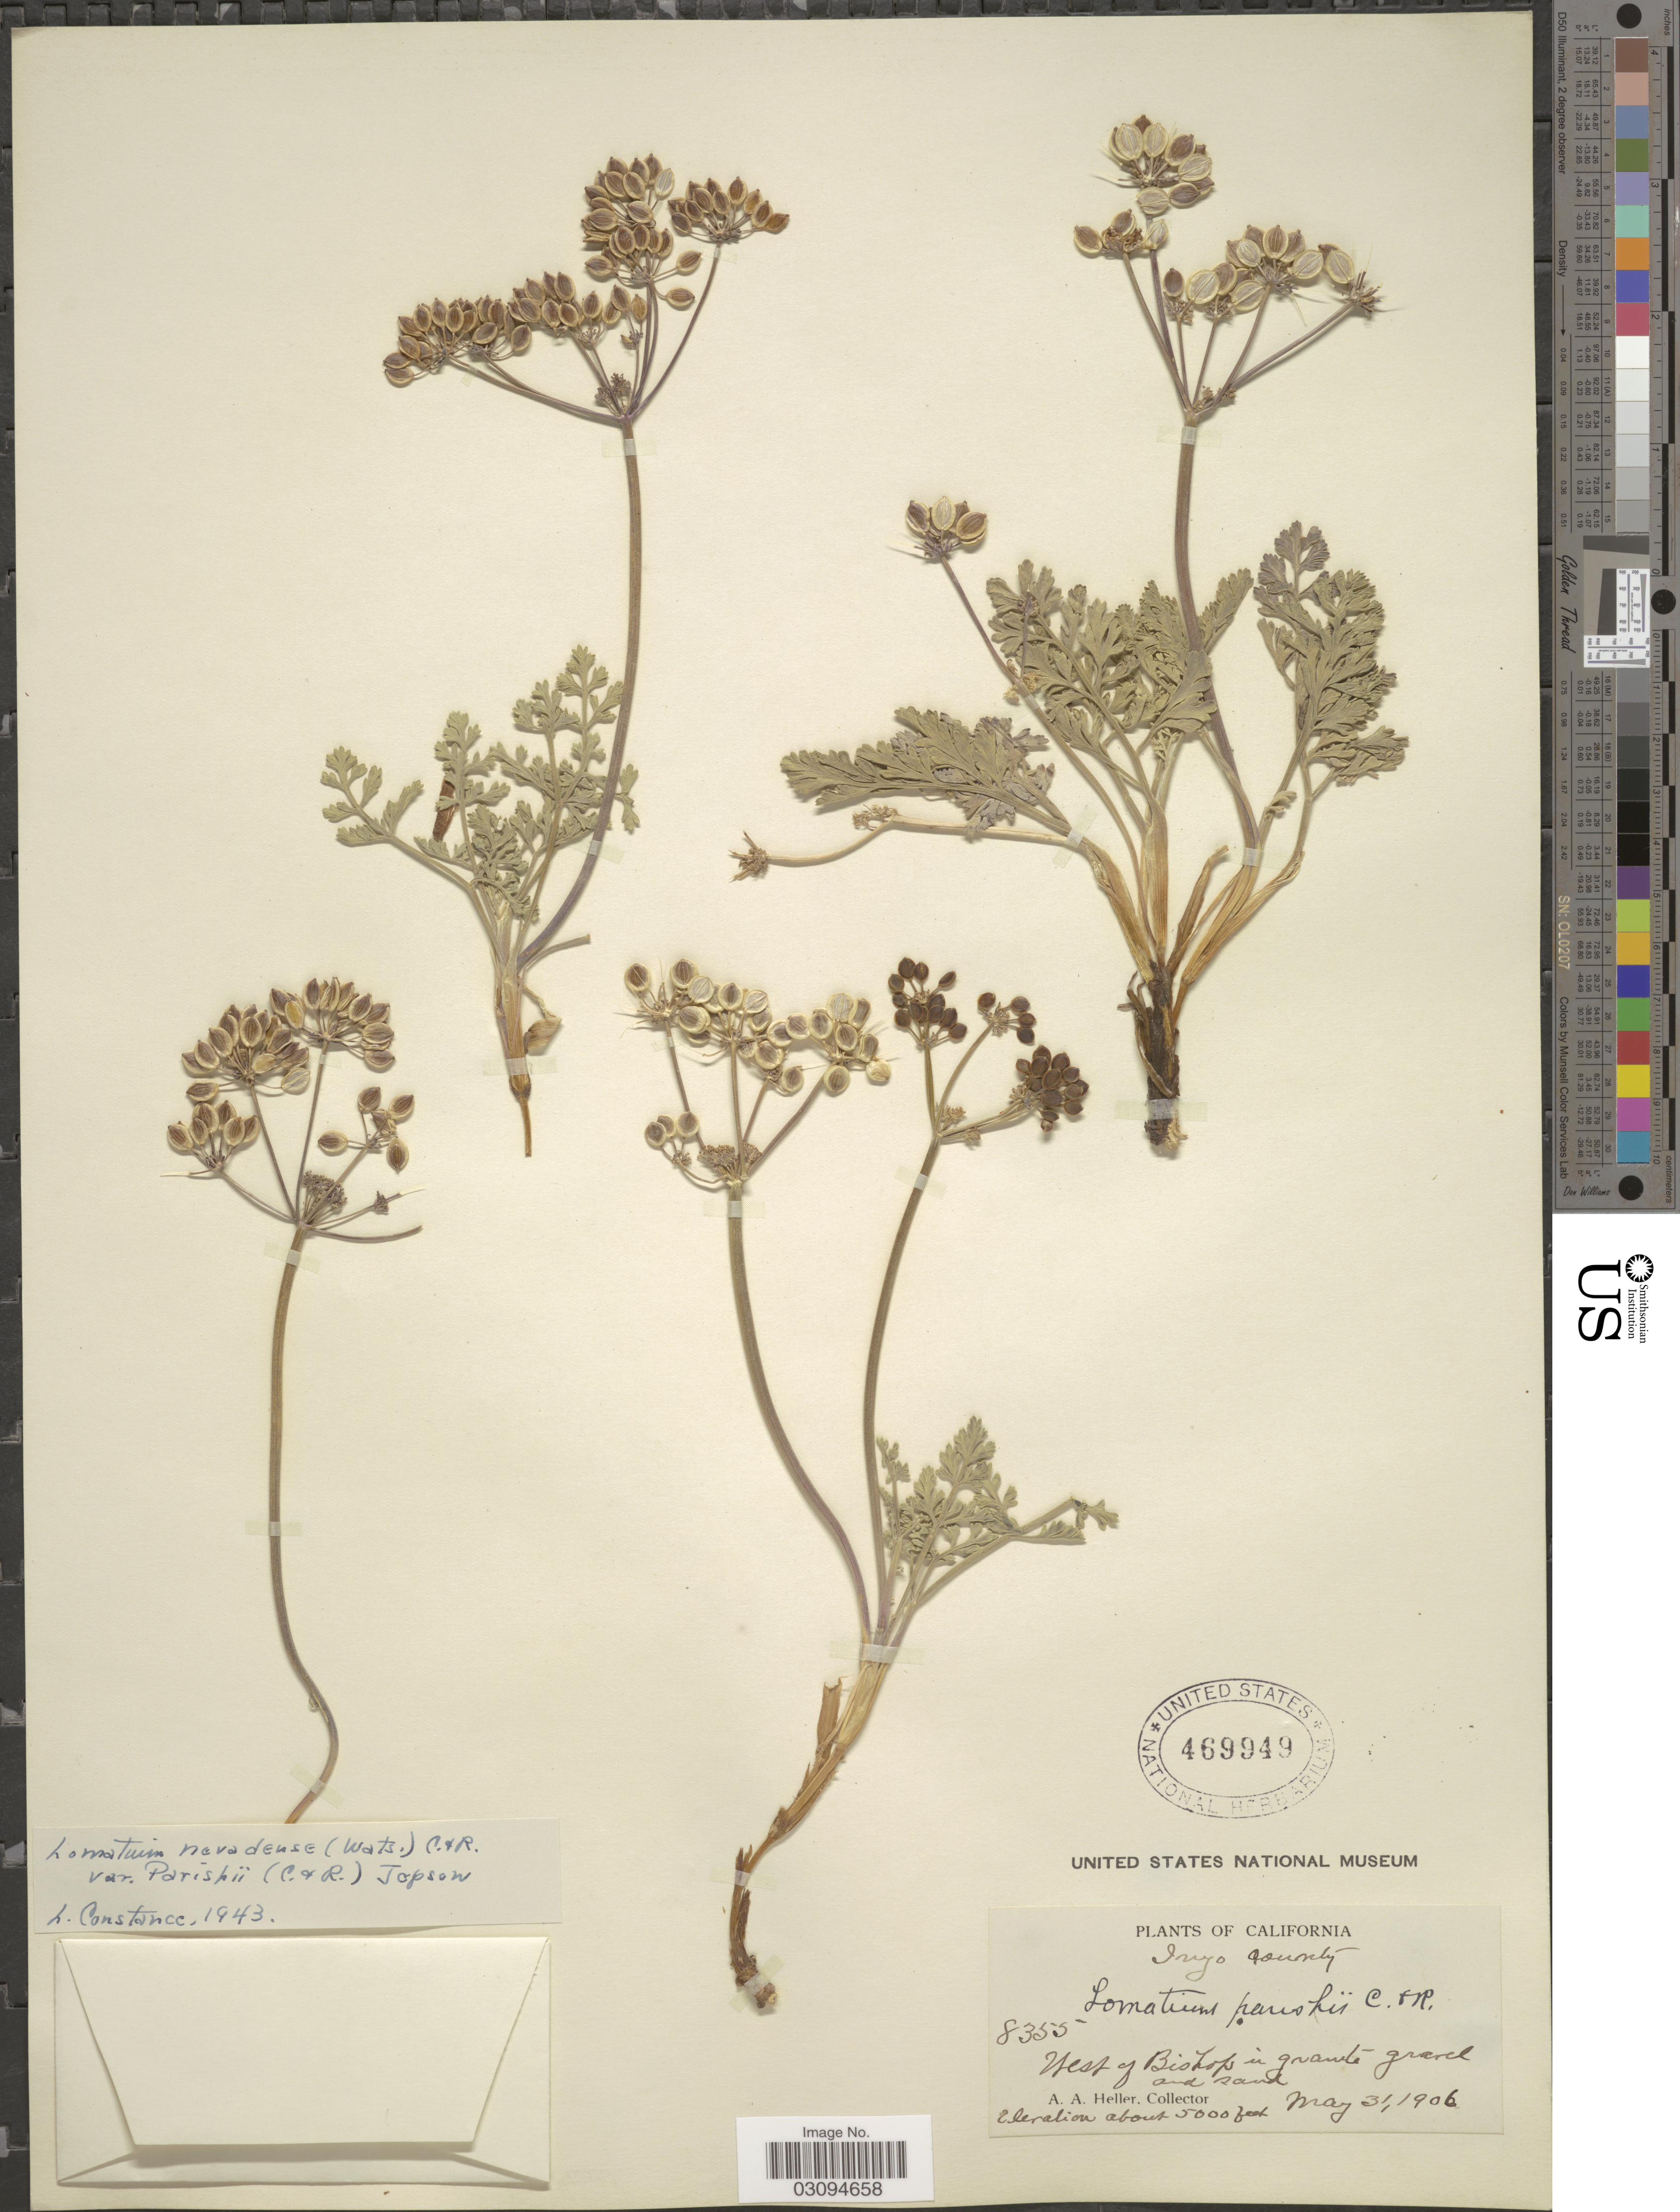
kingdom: Plantae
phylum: Tracheophyta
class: Magnoliopsida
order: Apiales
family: Apiaceae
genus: Lomatium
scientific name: Lomatium nevadense var. parishii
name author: (J.M. Coult. & Rose) Jeps.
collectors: A. A. Heller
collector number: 8355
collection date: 1906-05-31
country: United States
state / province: California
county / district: Inyo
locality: Inyo County. West of Bishop.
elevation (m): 1524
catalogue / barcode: US 469949